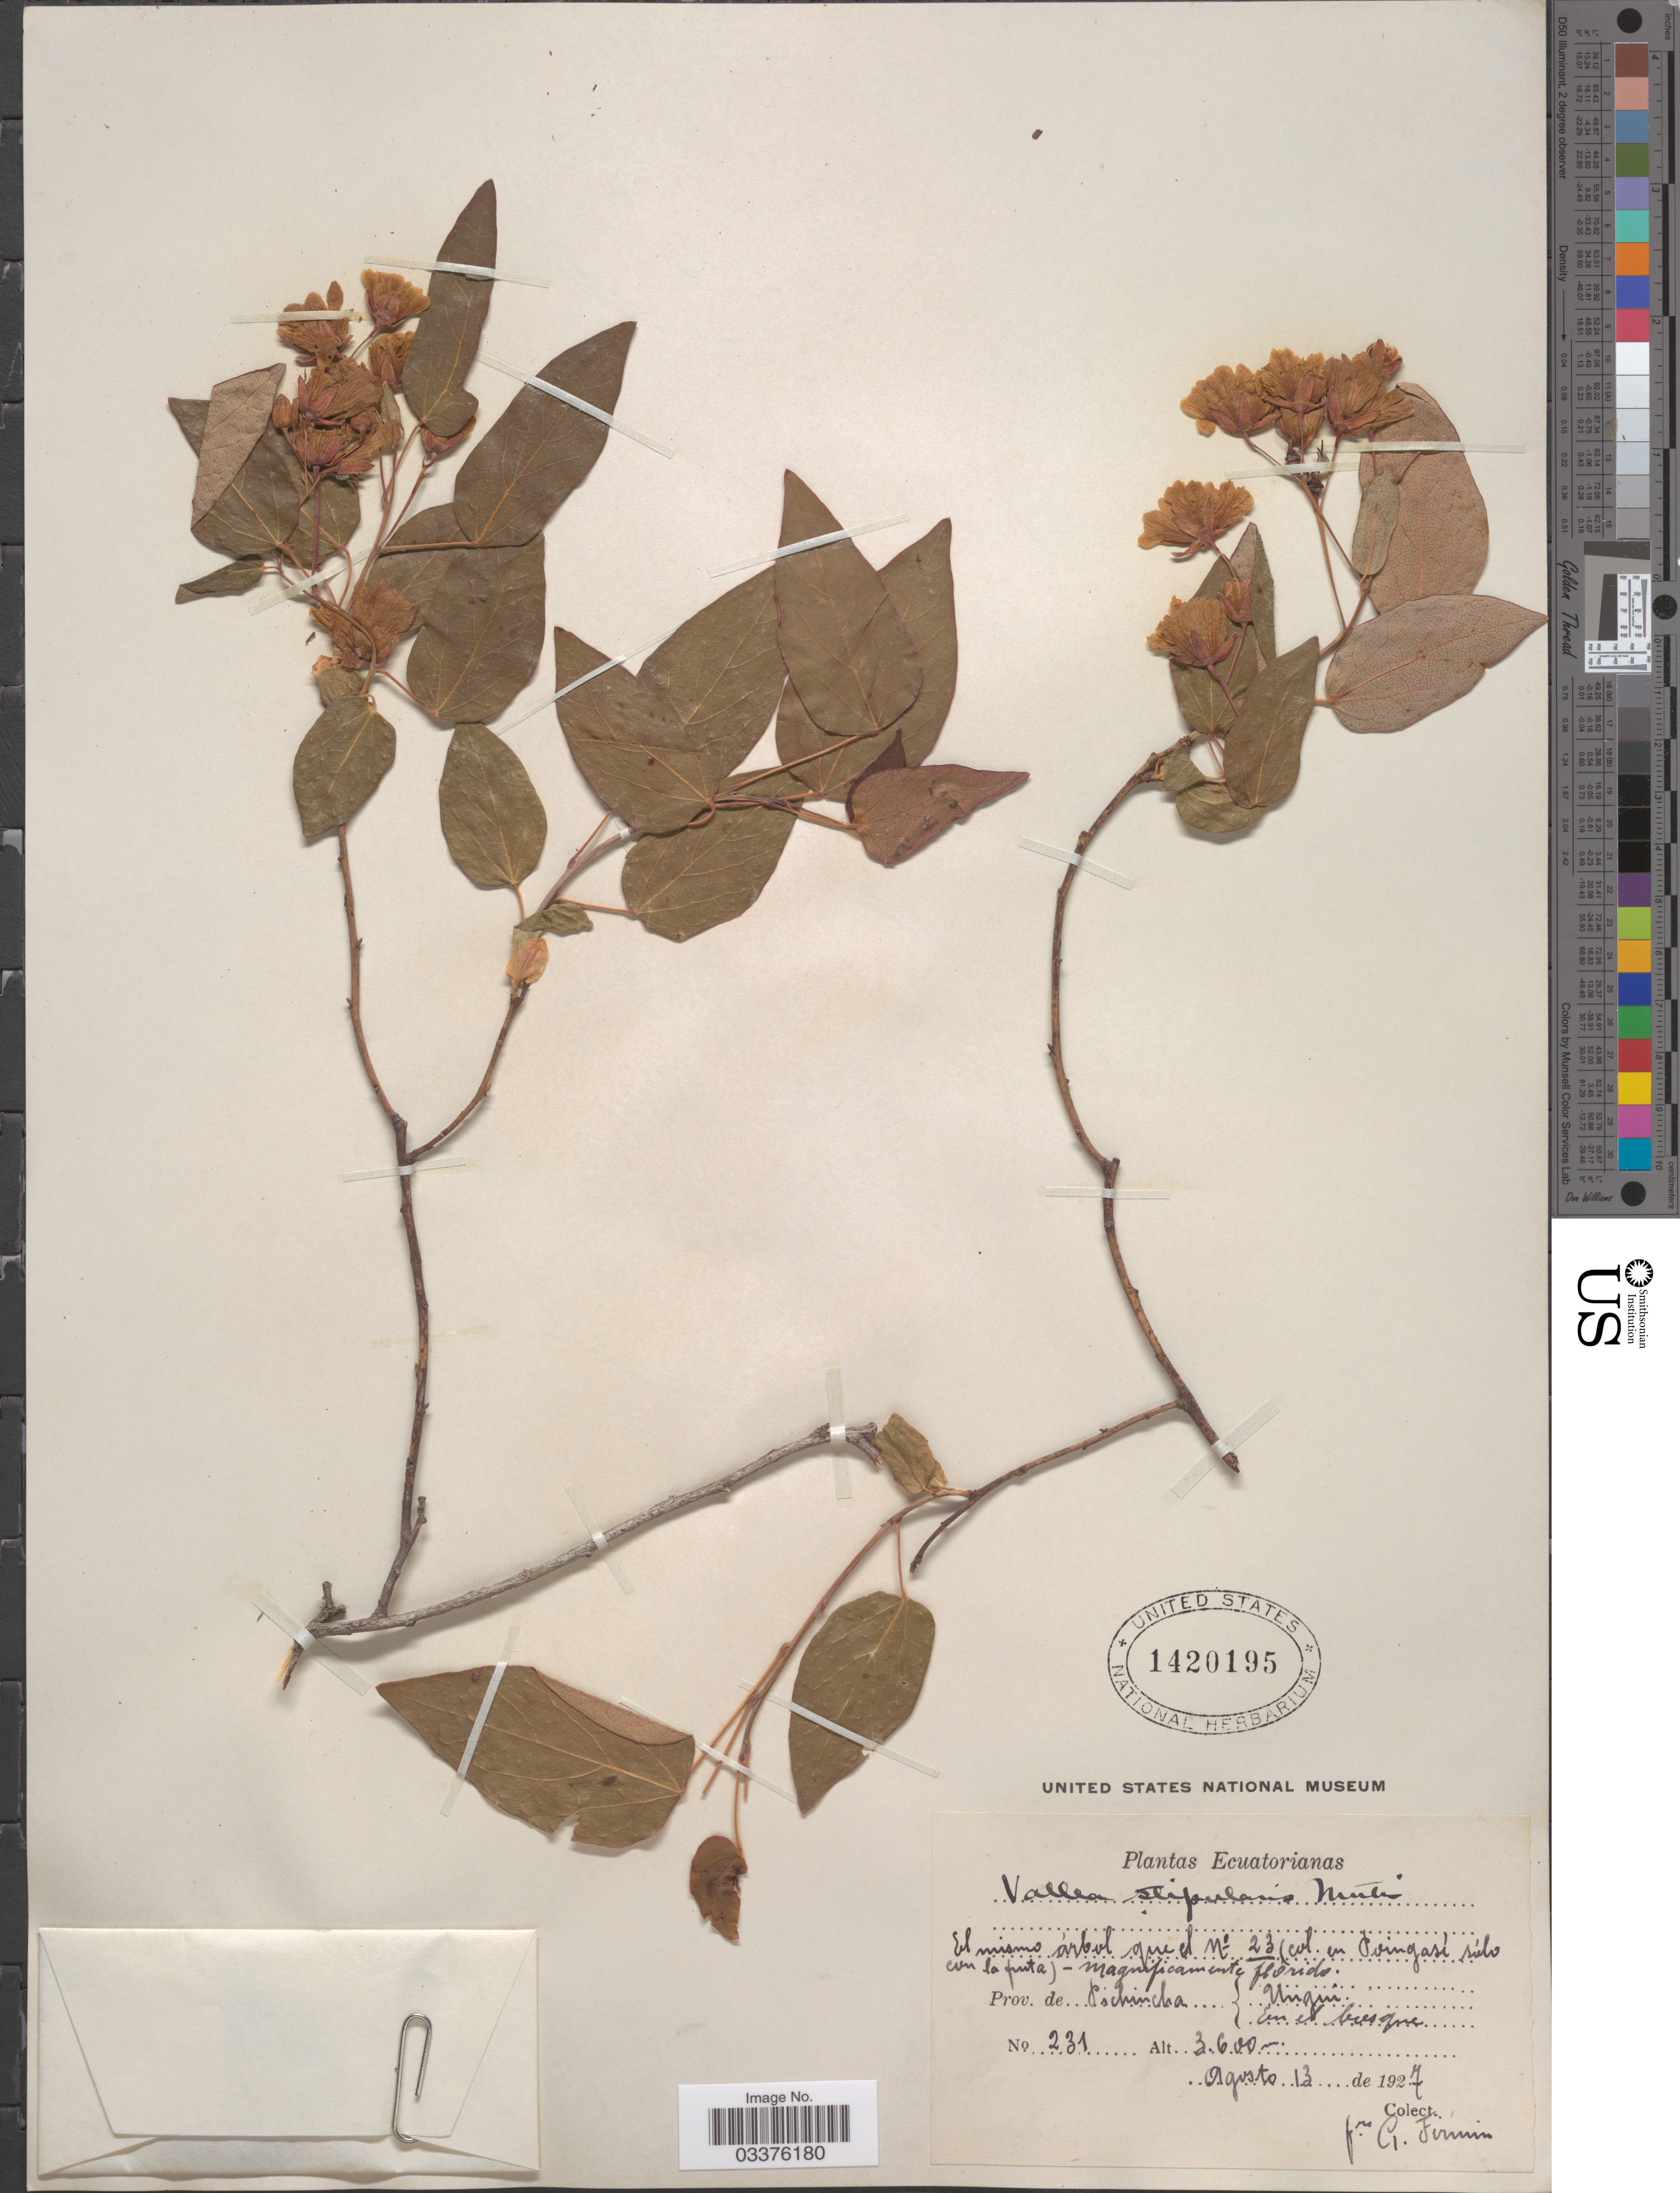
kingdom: Plantae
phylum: Tracheophyta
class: Magnoliopsida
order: Oxalidales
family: Elaeocarpaceae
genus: Vallea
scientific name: Vallea pubescens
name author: Kunth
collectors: F. Firmin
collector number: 231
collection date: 1927-08-13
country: Ecuador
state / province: Pichincha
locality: Ecuatorianas, Ungui.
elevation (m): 3600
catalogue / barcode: US 1420195